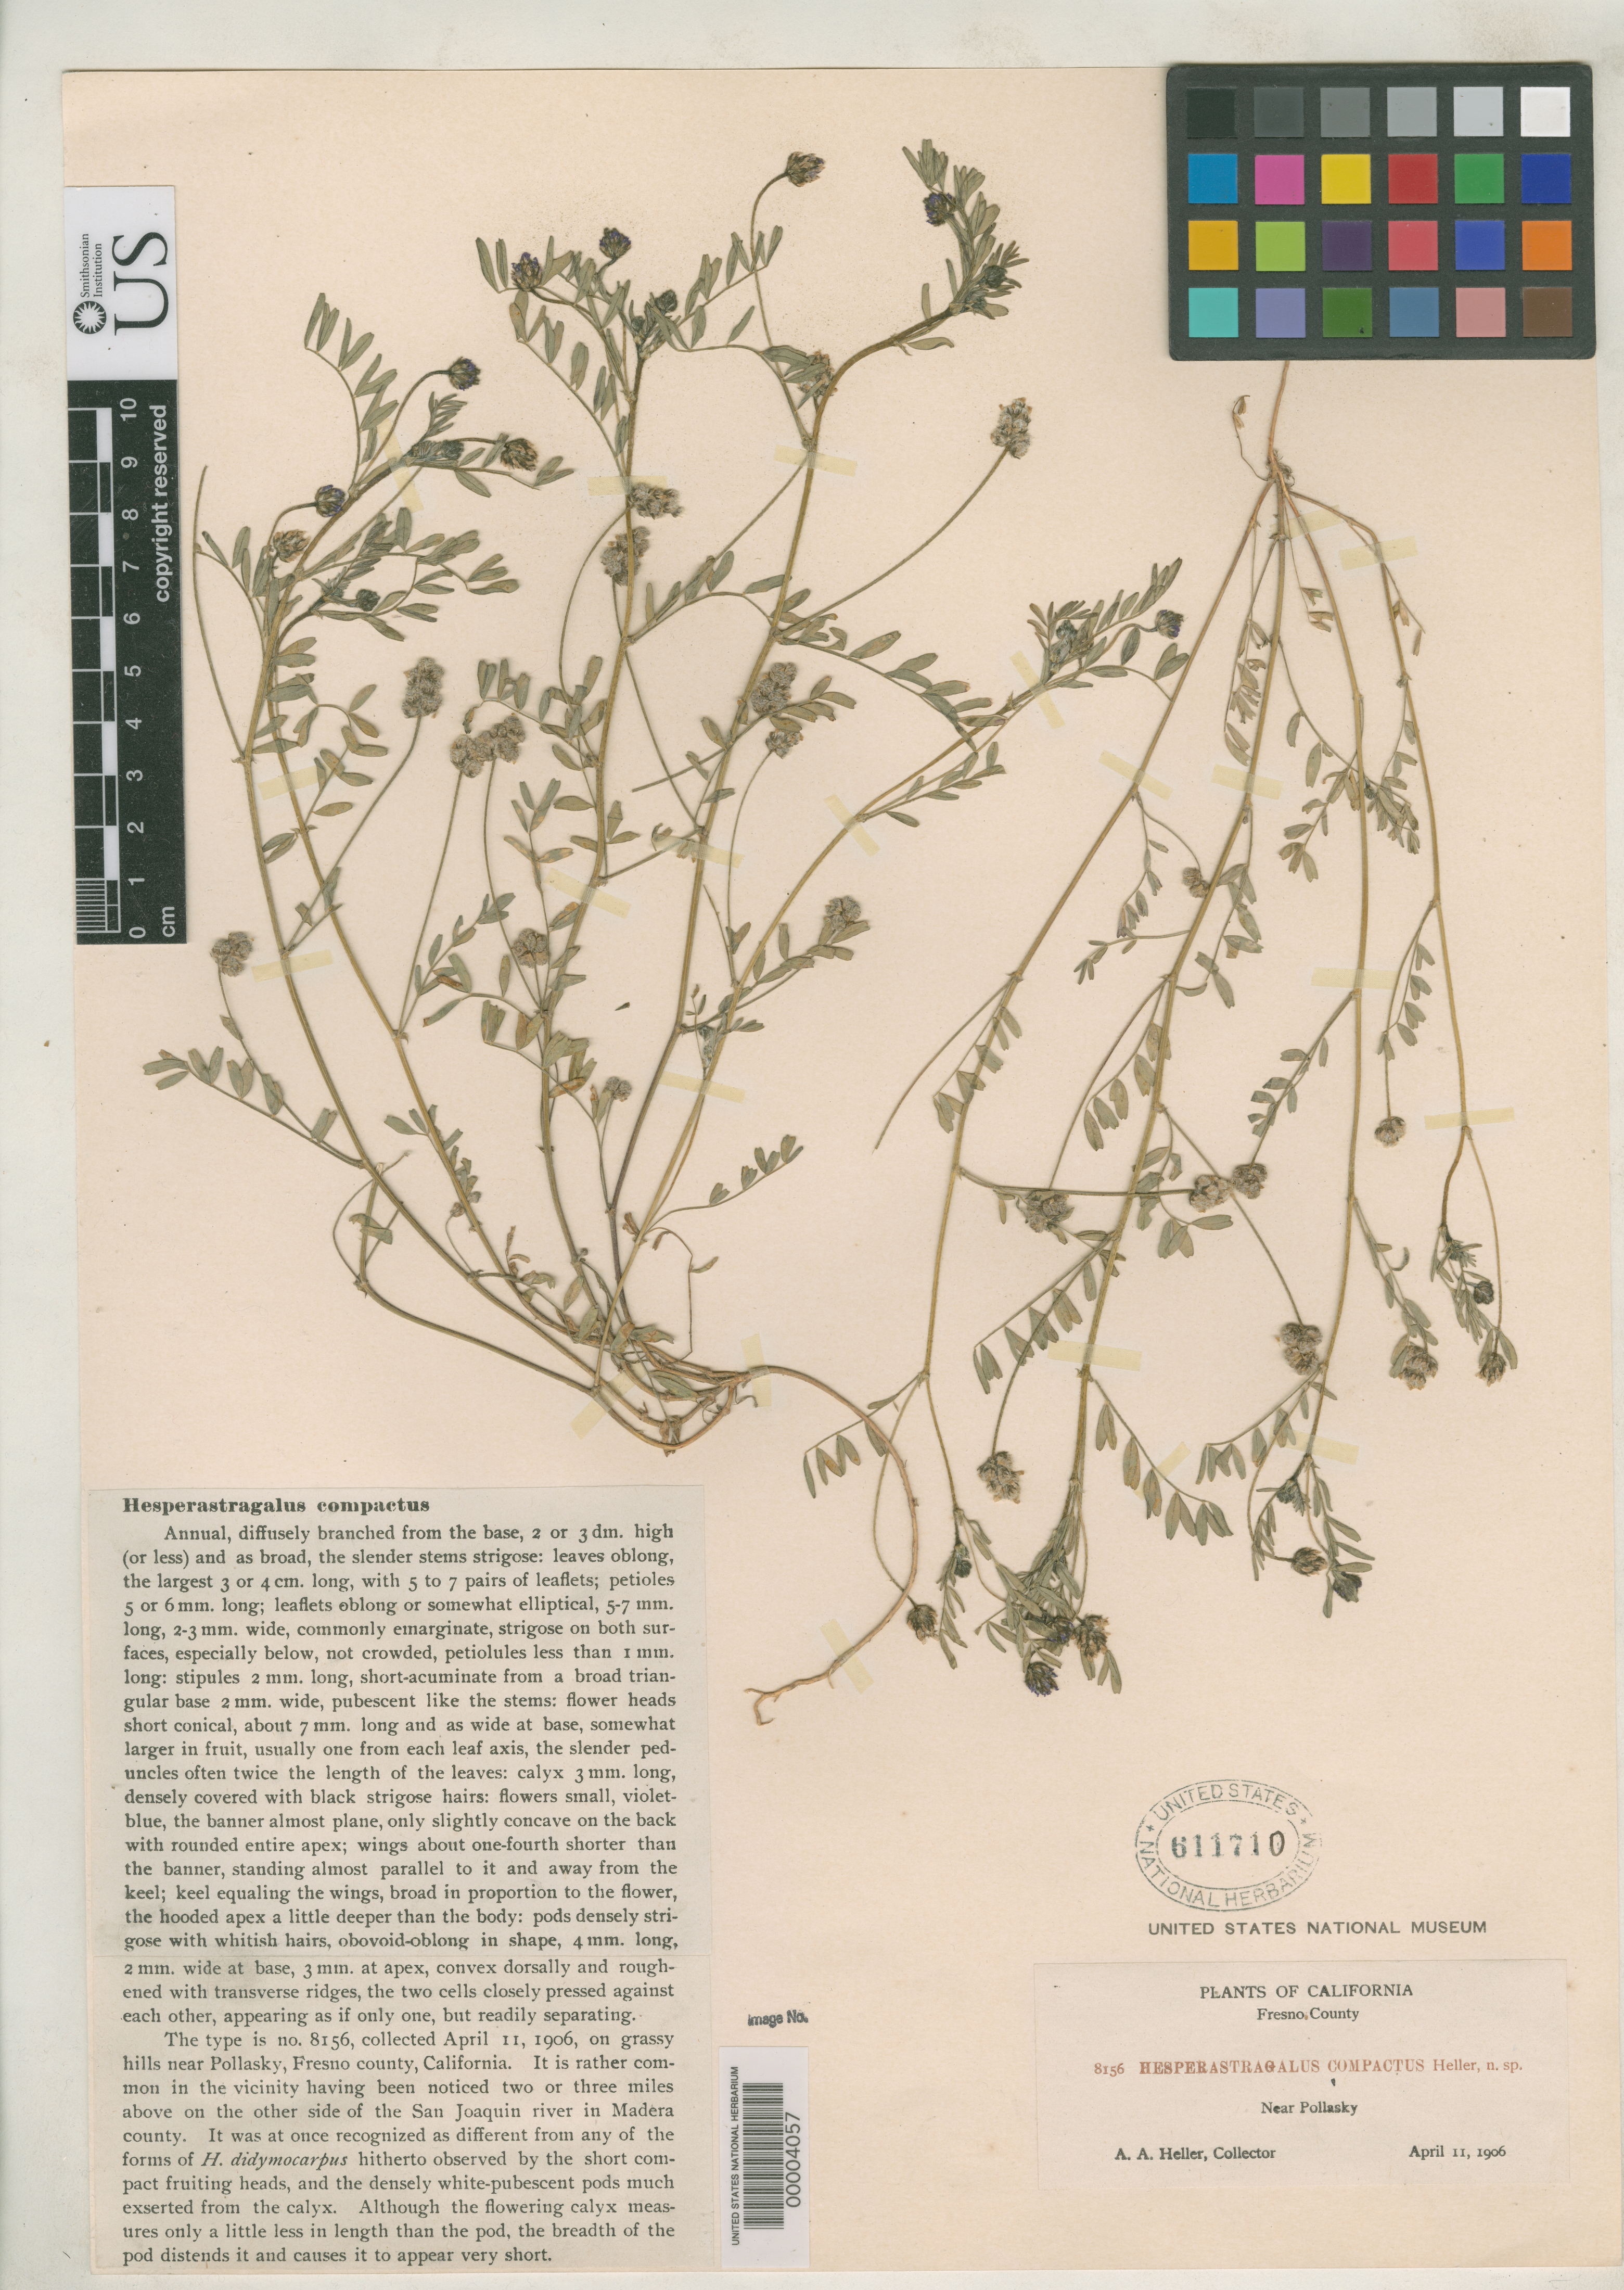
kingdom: Plantae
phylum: Tracheophyta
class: Magnoliopsida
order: Fabales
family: Fabaceae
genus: Hesperastragalus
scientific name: Hesperastragalus compactus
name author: A. Heller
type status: Isotype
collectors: A. A. Heller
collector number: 8156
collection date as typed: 11 Apr 1906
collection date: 1906-04-11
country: United States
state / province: California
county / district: Fresno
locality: Near Pollasky.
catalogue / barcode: US 611710